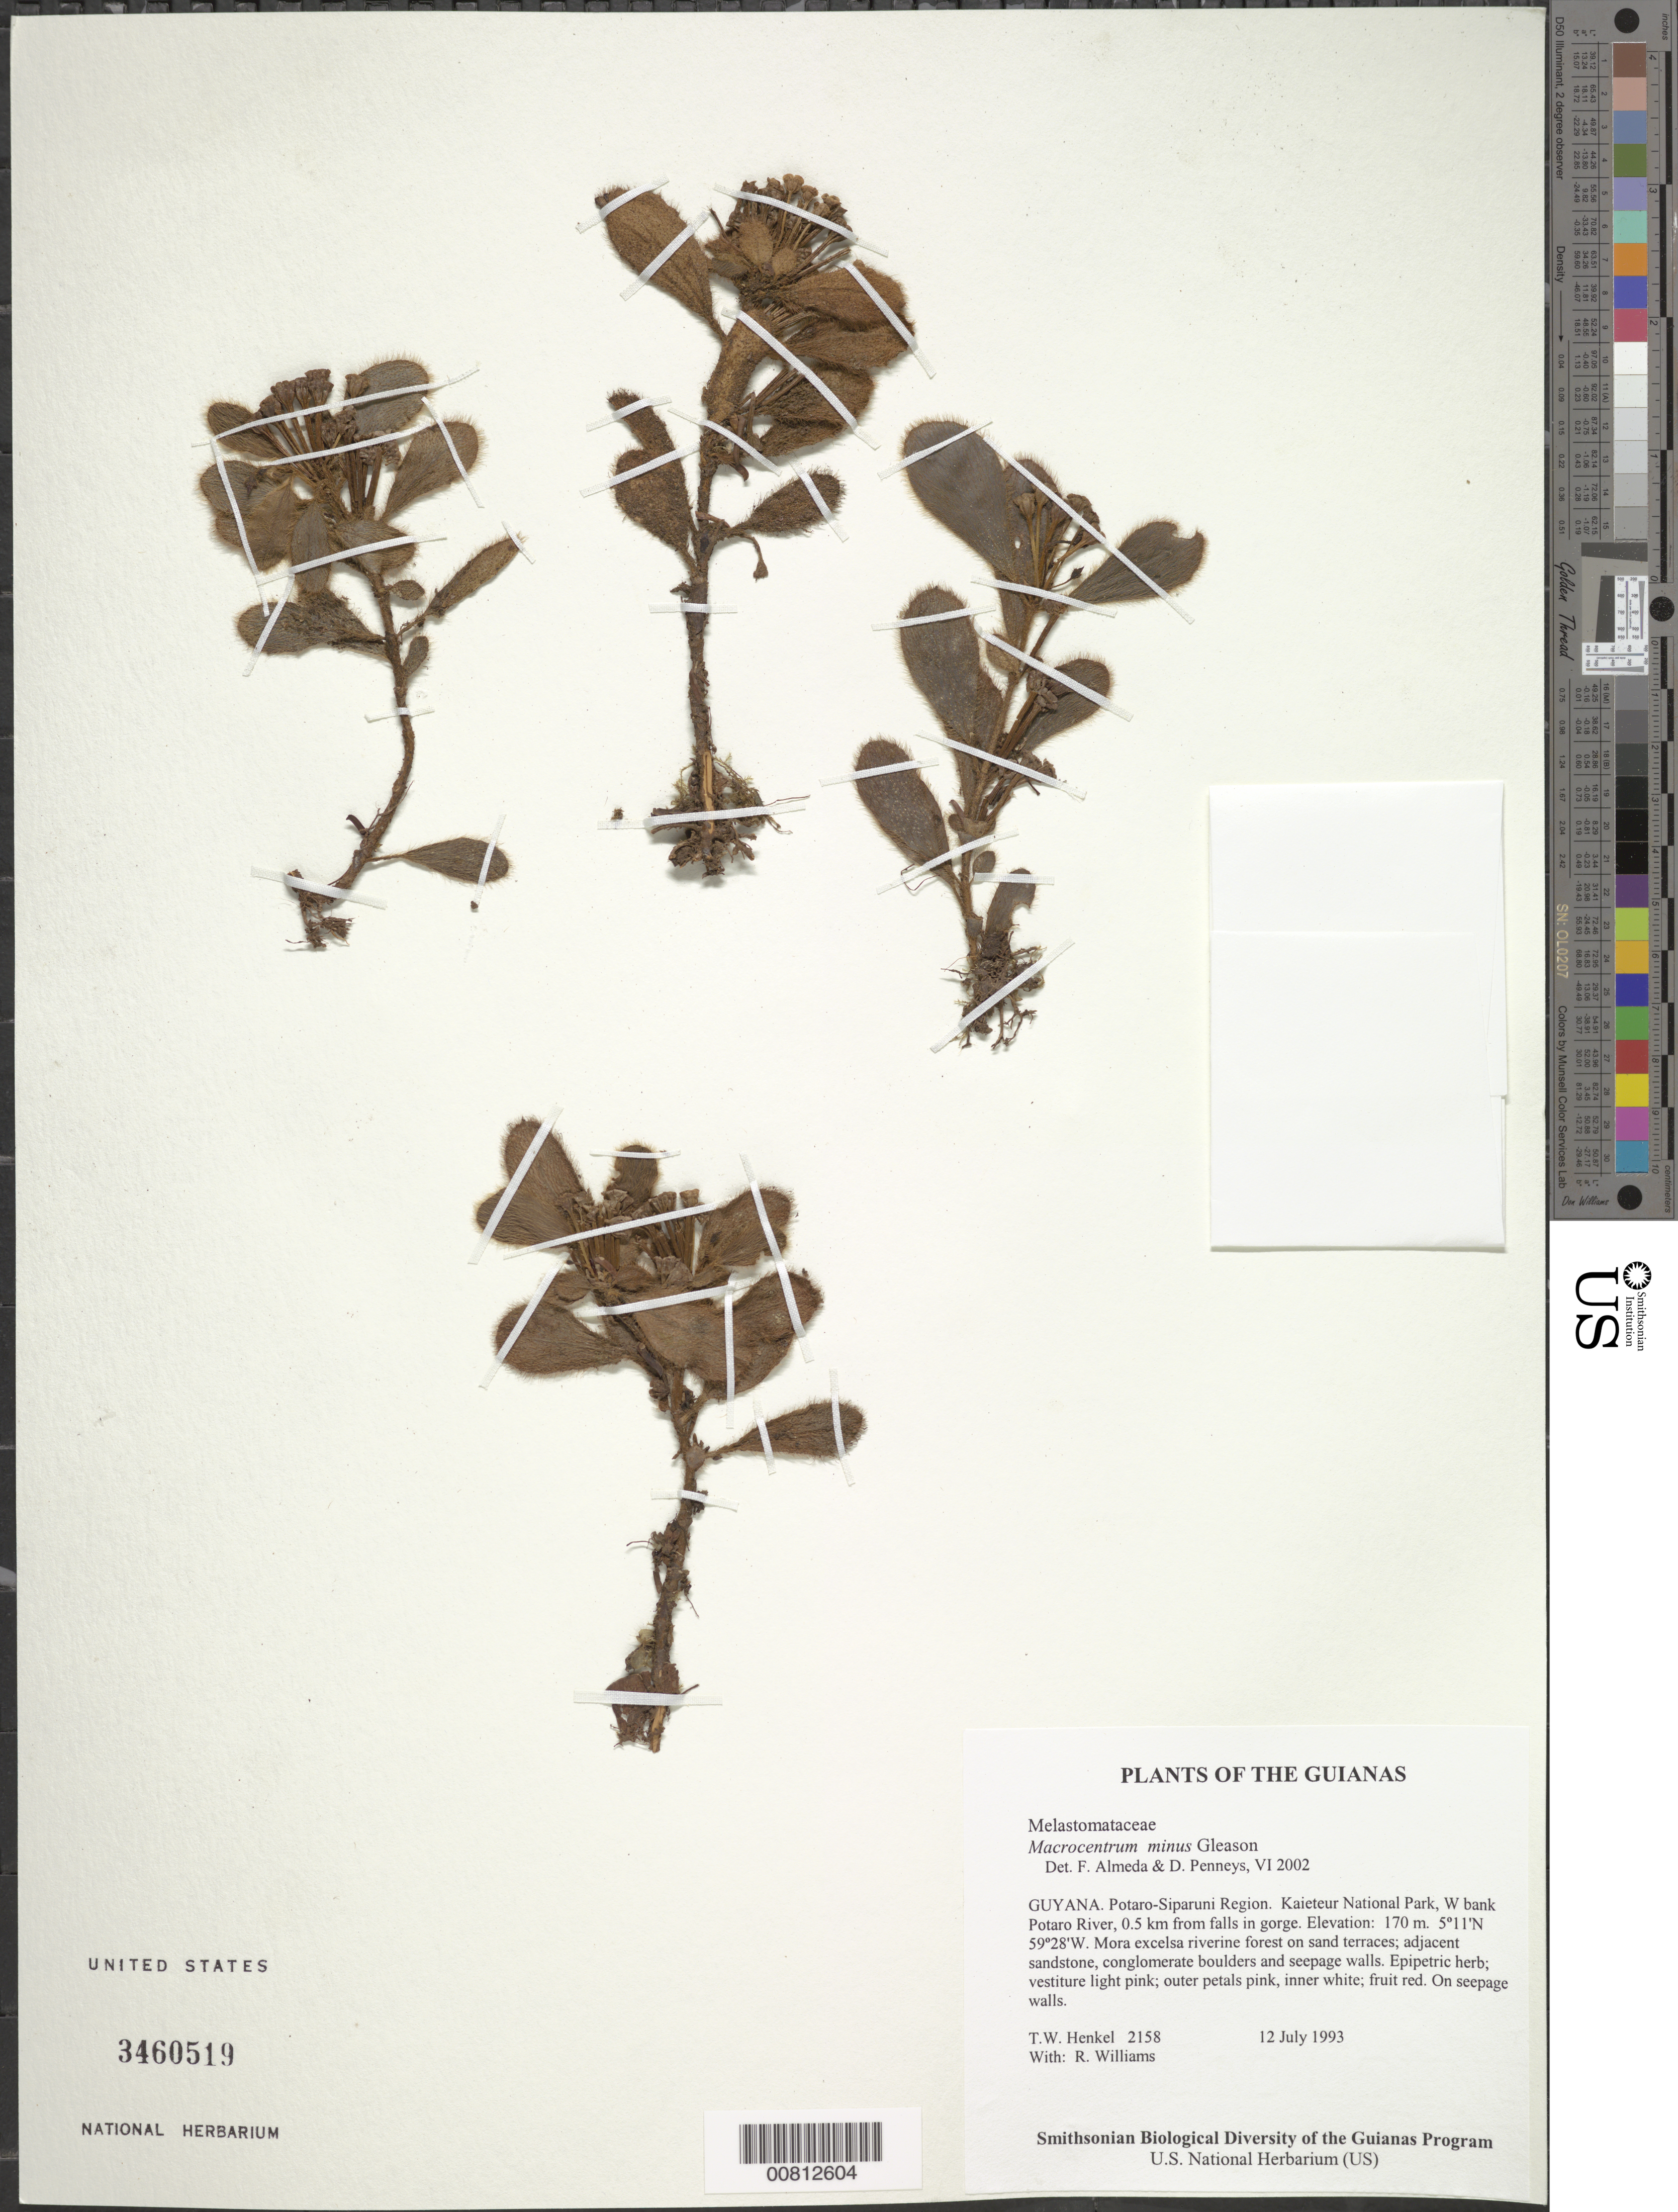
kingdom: Plantae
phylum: Tracheophyta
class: Magnoliopsida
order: Myrtales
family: Melastomataceae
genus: Macrocentrum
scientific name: Macrocentrum vestitum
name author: Sandwith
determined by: Michelangeli, F. A.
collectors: T. Henkel & R. Williams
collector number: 2158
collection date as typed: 12 July 1993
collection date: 1993-07-12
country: Guyana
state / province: Potaro-Siparuni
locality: Kaieteur National Park, W bank Potaro River, 0.5 km from falls in gorge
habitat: Mora excelsa riverine forest on sand terraces; adjacent sandstone, conglomerate boulders and seepage walls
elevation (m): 170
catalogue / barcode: US 3460519